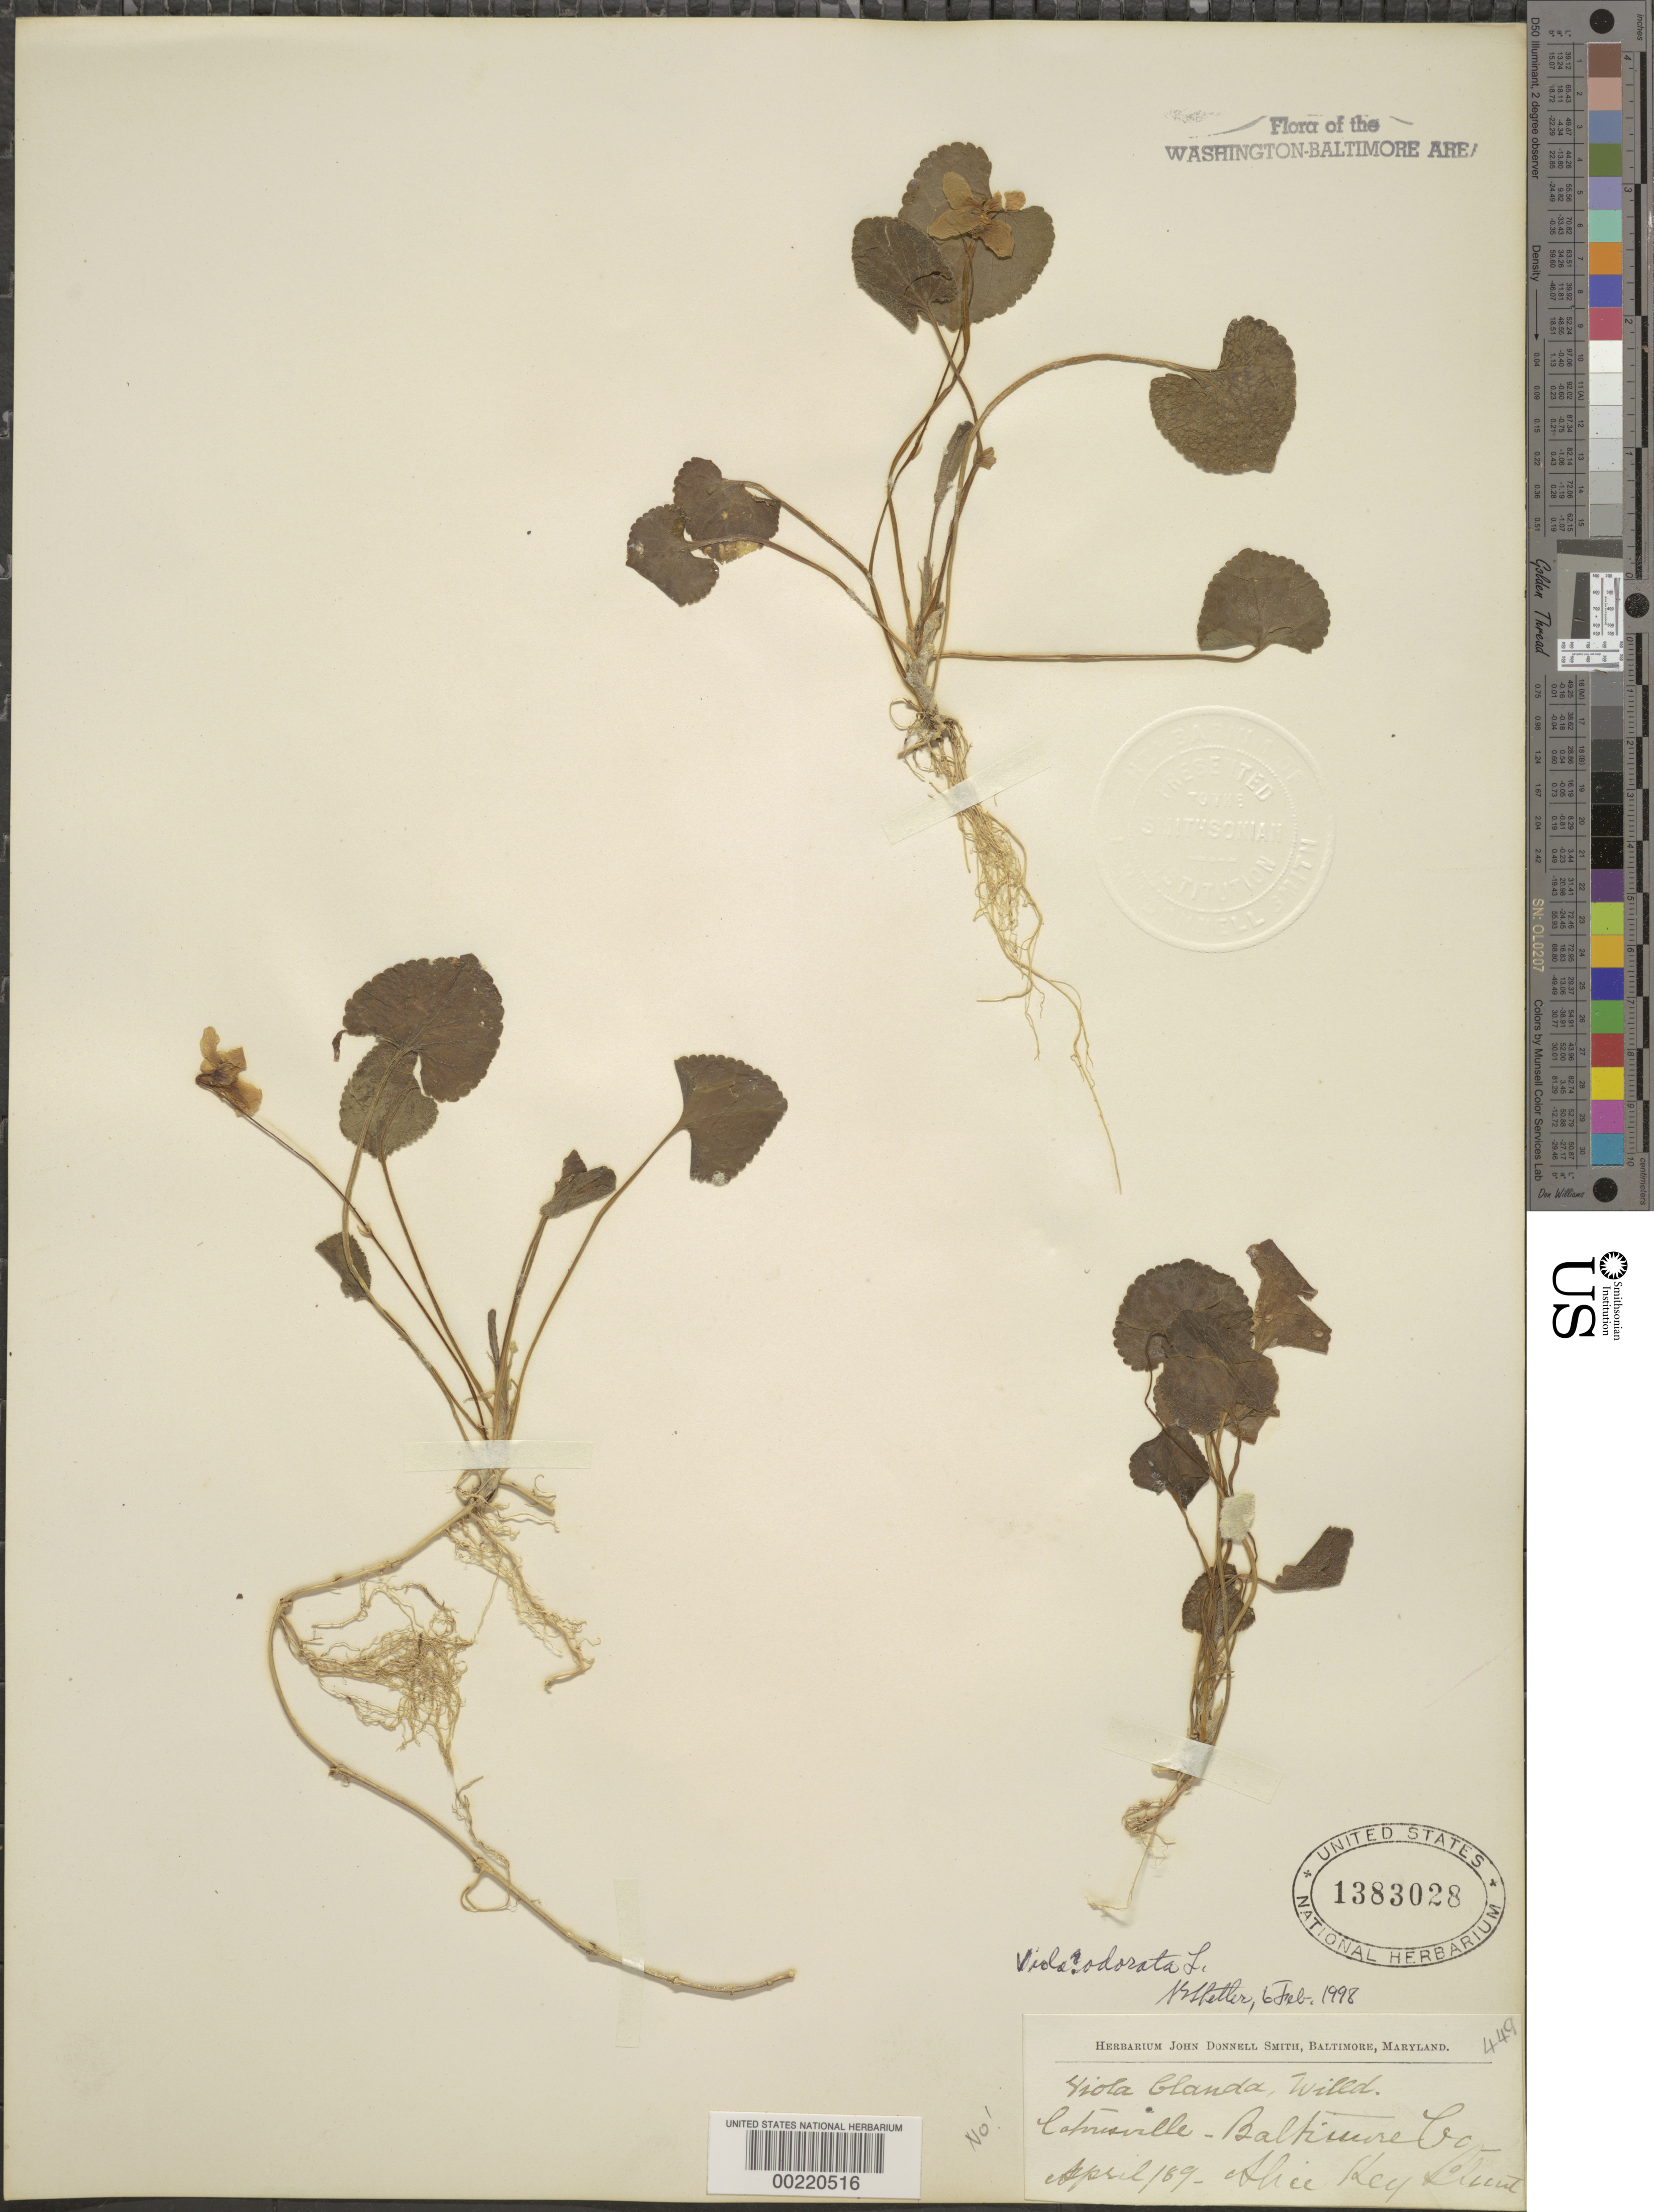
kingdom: Plantae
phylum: Tracheophyta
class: Magnoliopsida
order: Malpighiales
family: Violaceae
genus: Viola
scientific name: Viola odorata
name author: L.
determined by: Shetler, Stanwyn G., (US), NMNH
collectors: A. Blunt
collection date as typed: Apr 1890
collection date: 1890-04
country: United States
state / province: Maryland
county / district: Baltimore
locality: Catonsville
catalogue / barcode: US 1383028